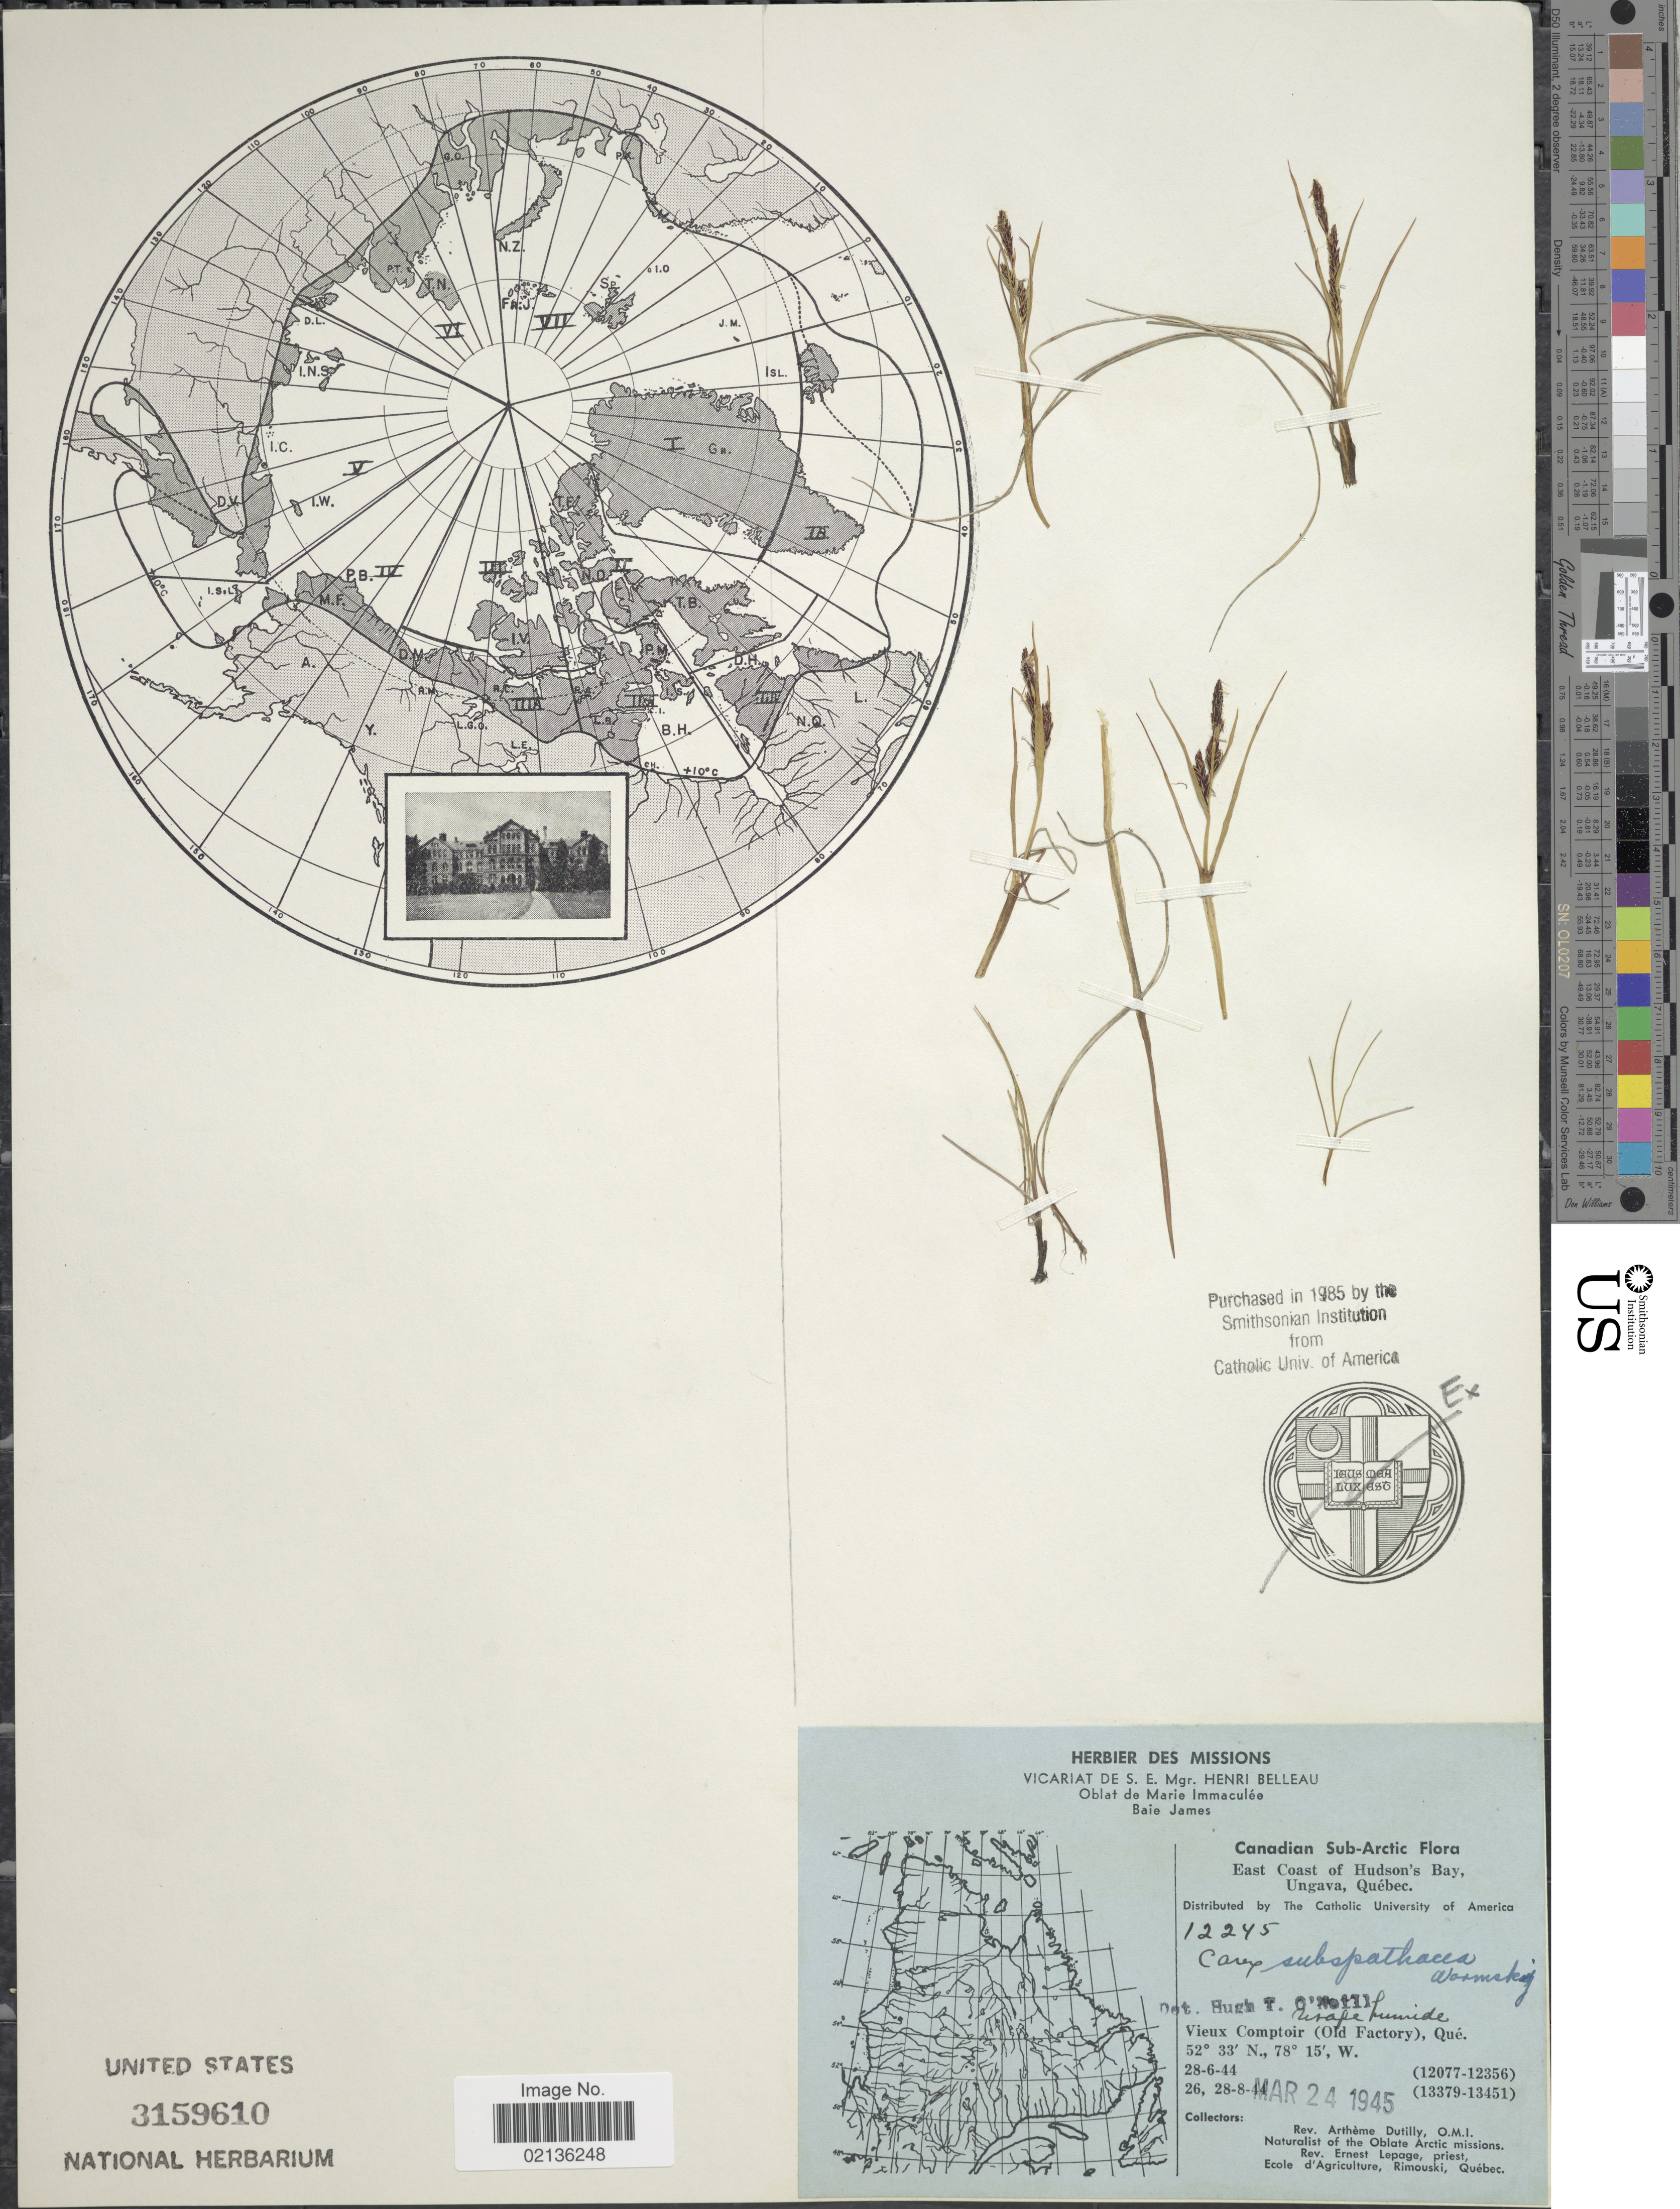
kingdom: Plantae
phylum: Tracheophyta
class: Liliopsida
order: Poales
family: Cyperaceae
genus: Carex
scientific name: Carex subspathacea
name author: Wormsk. ex Hornem.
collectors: A. Dutilly & E. Lepage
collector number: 12245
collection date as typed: Transcribed d/m/y: 28/6/44 to 28/8/44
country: Canada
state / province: Quebec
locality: Canadian Sub-Arctic, East Coast of Hudson's Bay, Ungava, Vieux Comptoir (Old Factory)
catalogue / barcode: US 3159610